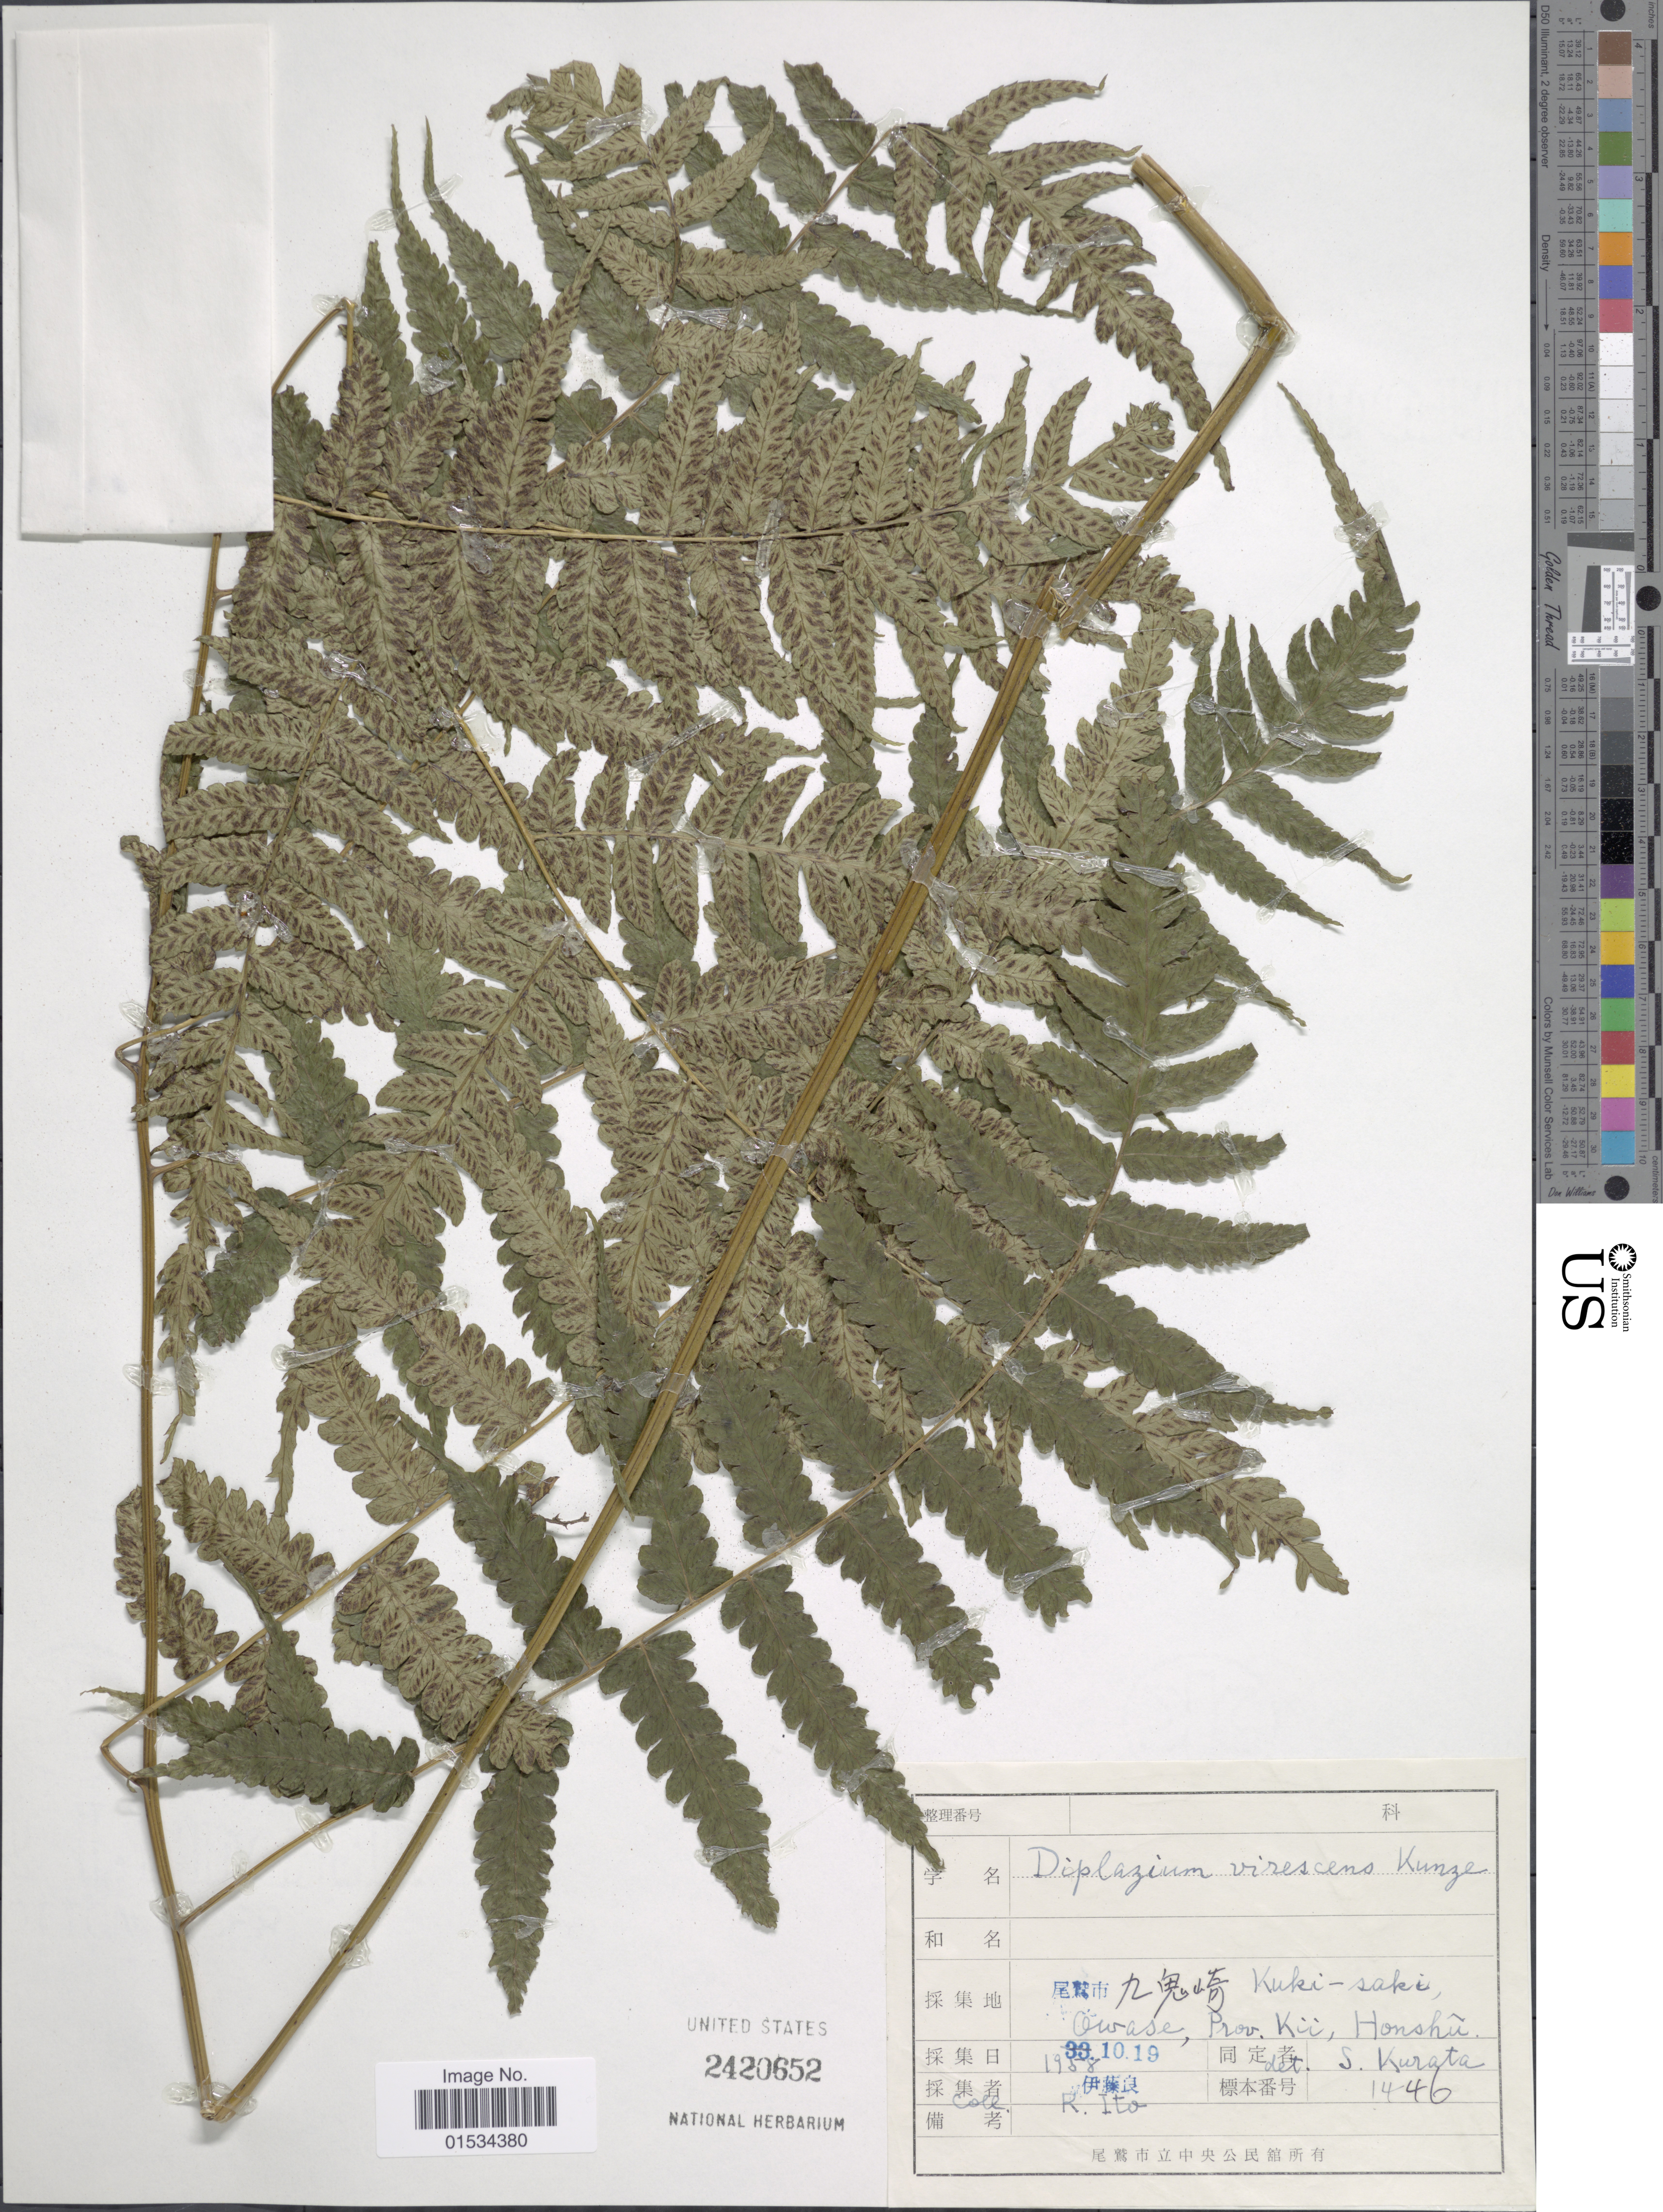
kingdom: Plantae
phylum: Tracheophyta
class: Polypodiopsida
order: Polypodiales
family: Athyriaceae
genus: Diplazium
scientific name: Diplazium virescens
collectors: R. Ito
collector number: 1446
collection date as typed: Transcribed d/m/y: 19/10/33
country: Japan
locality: Kuki-saki, Owase, Prov. Kii, Honshu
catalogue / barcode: US 2420652